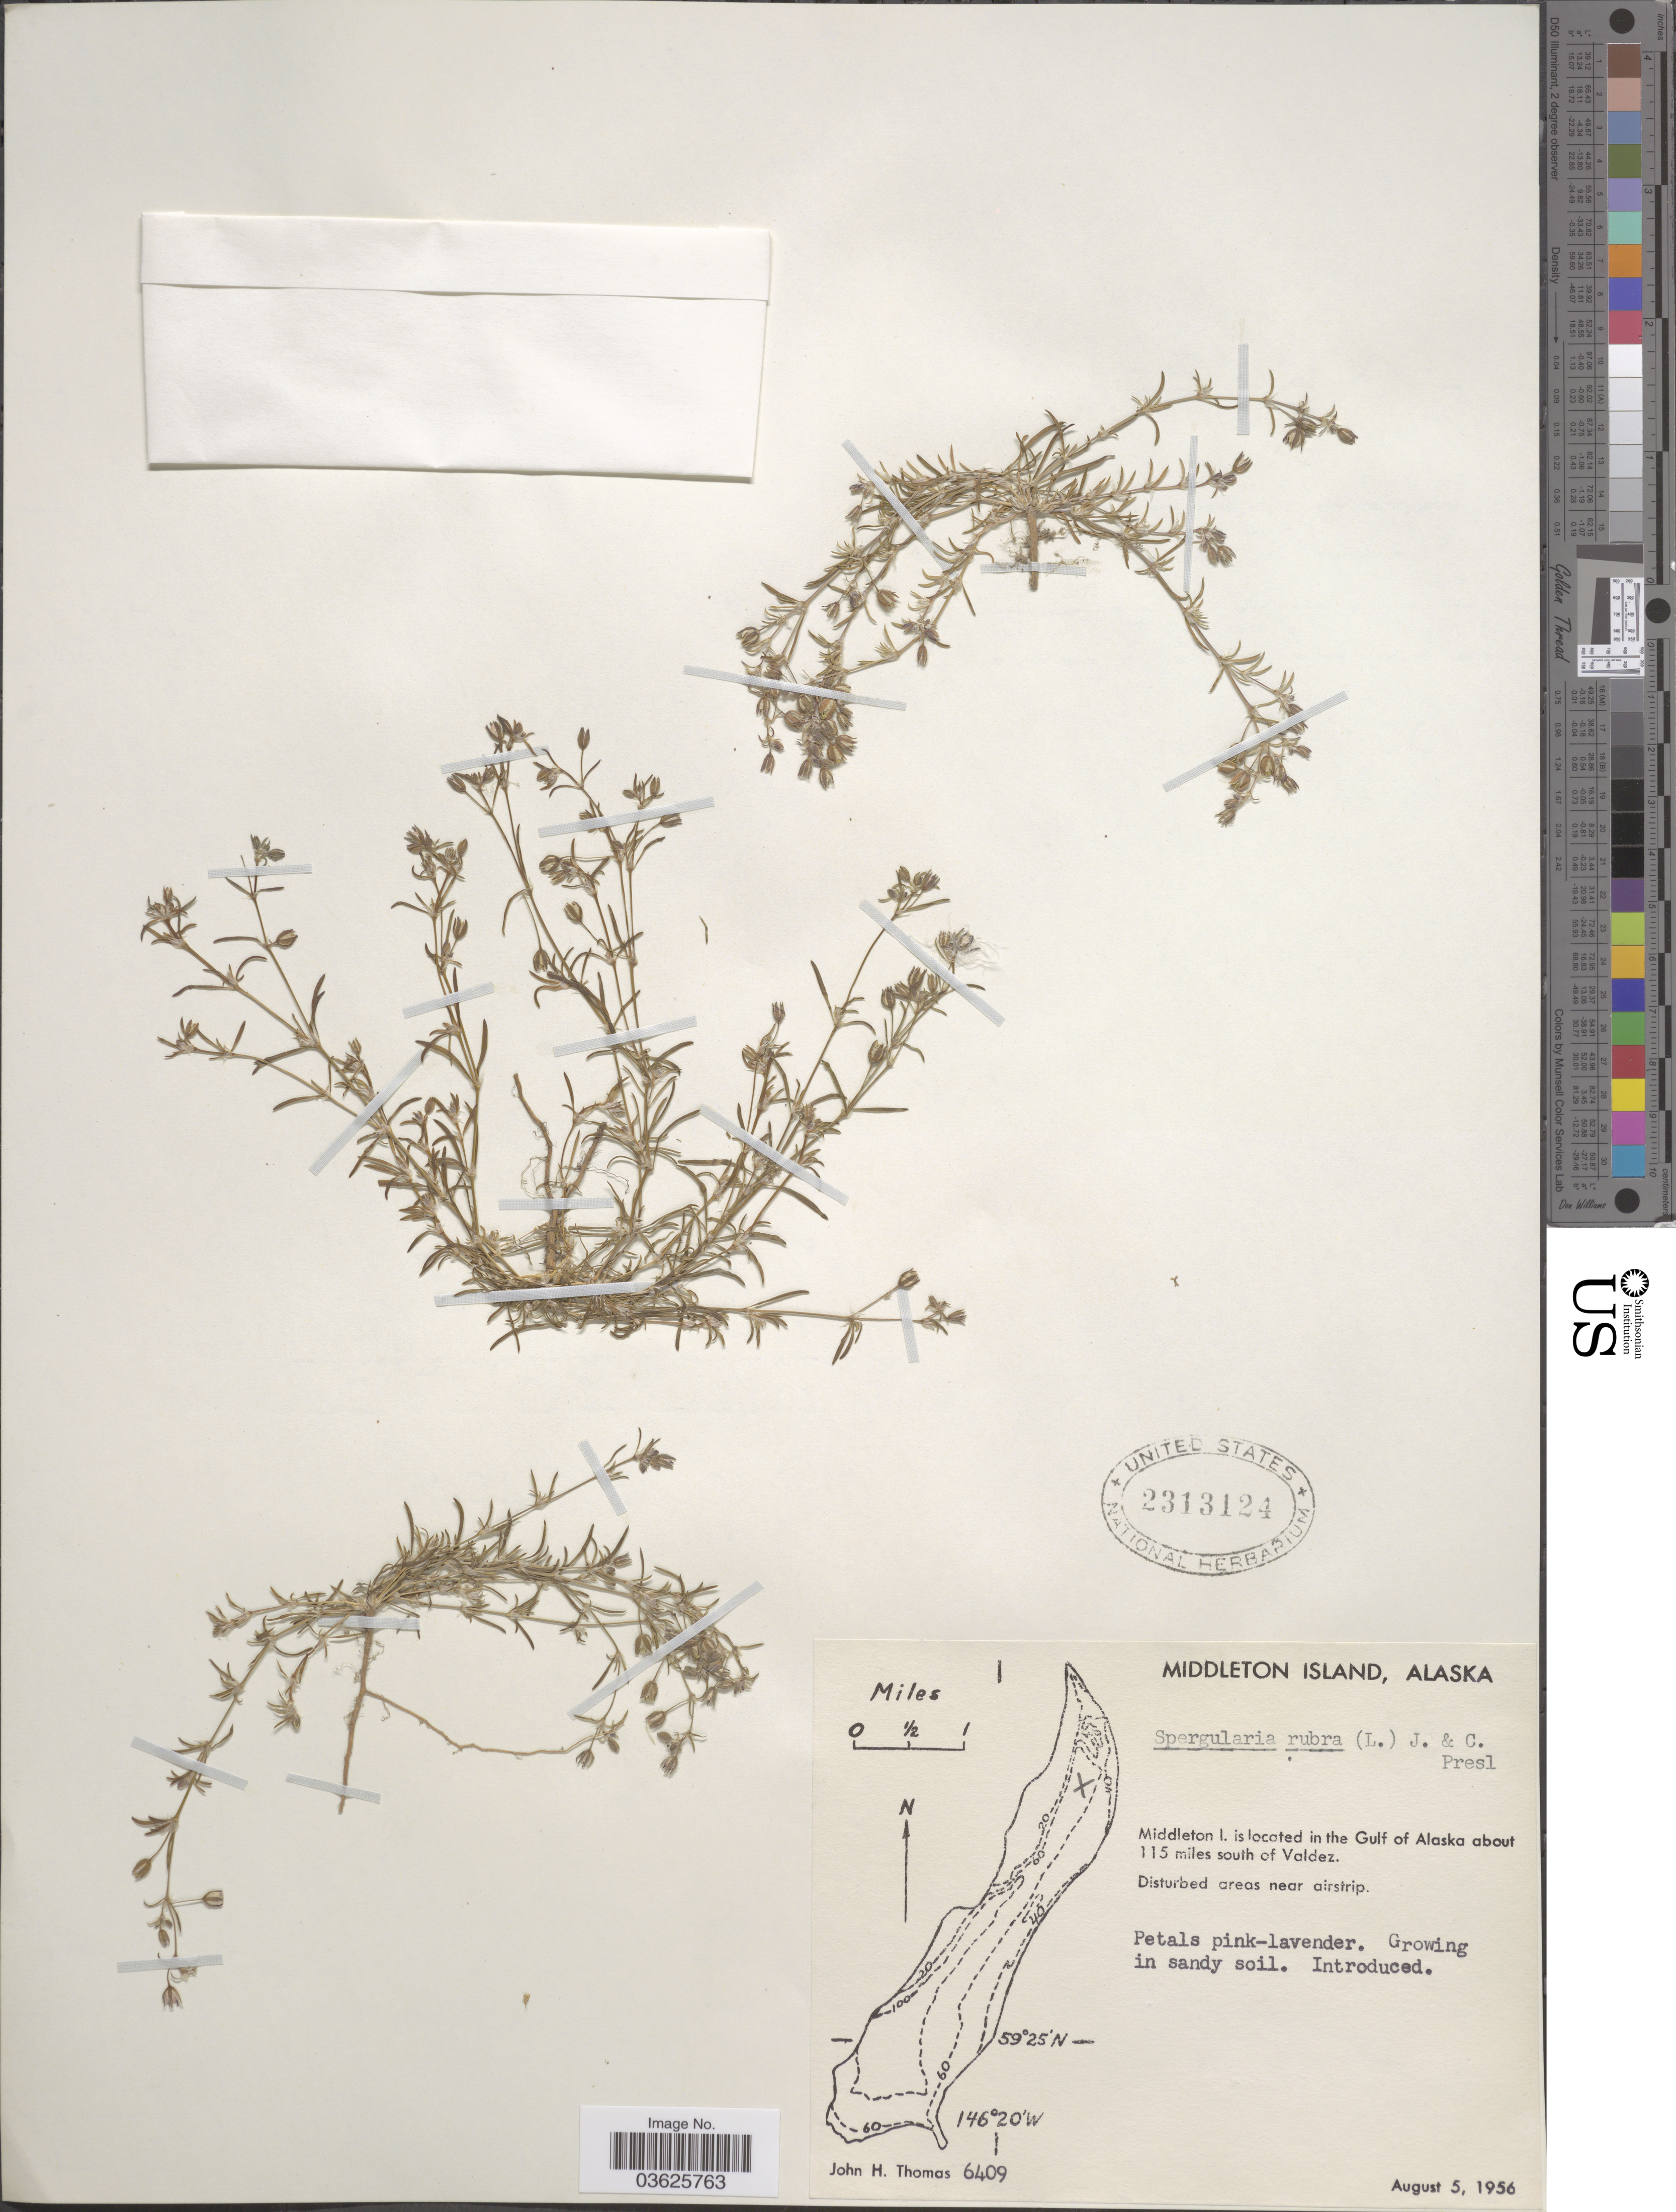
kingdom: Plantae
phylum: Tracheophyta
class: Magnoliopsida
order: Caryophyllales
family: Caryophyllaceae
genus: Spergularia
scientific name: Spergularia rubra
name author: (L.) J. Presl & C. Presl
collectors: J. H. Thomas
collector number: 6409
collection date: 1956-08-05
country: United States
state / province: Alaska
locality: Middleton. Middleton I. is located in the Gulf of Alaska about 115 miles south of Valdez. Disturbed area near airstrip.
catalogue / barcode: US 2313124